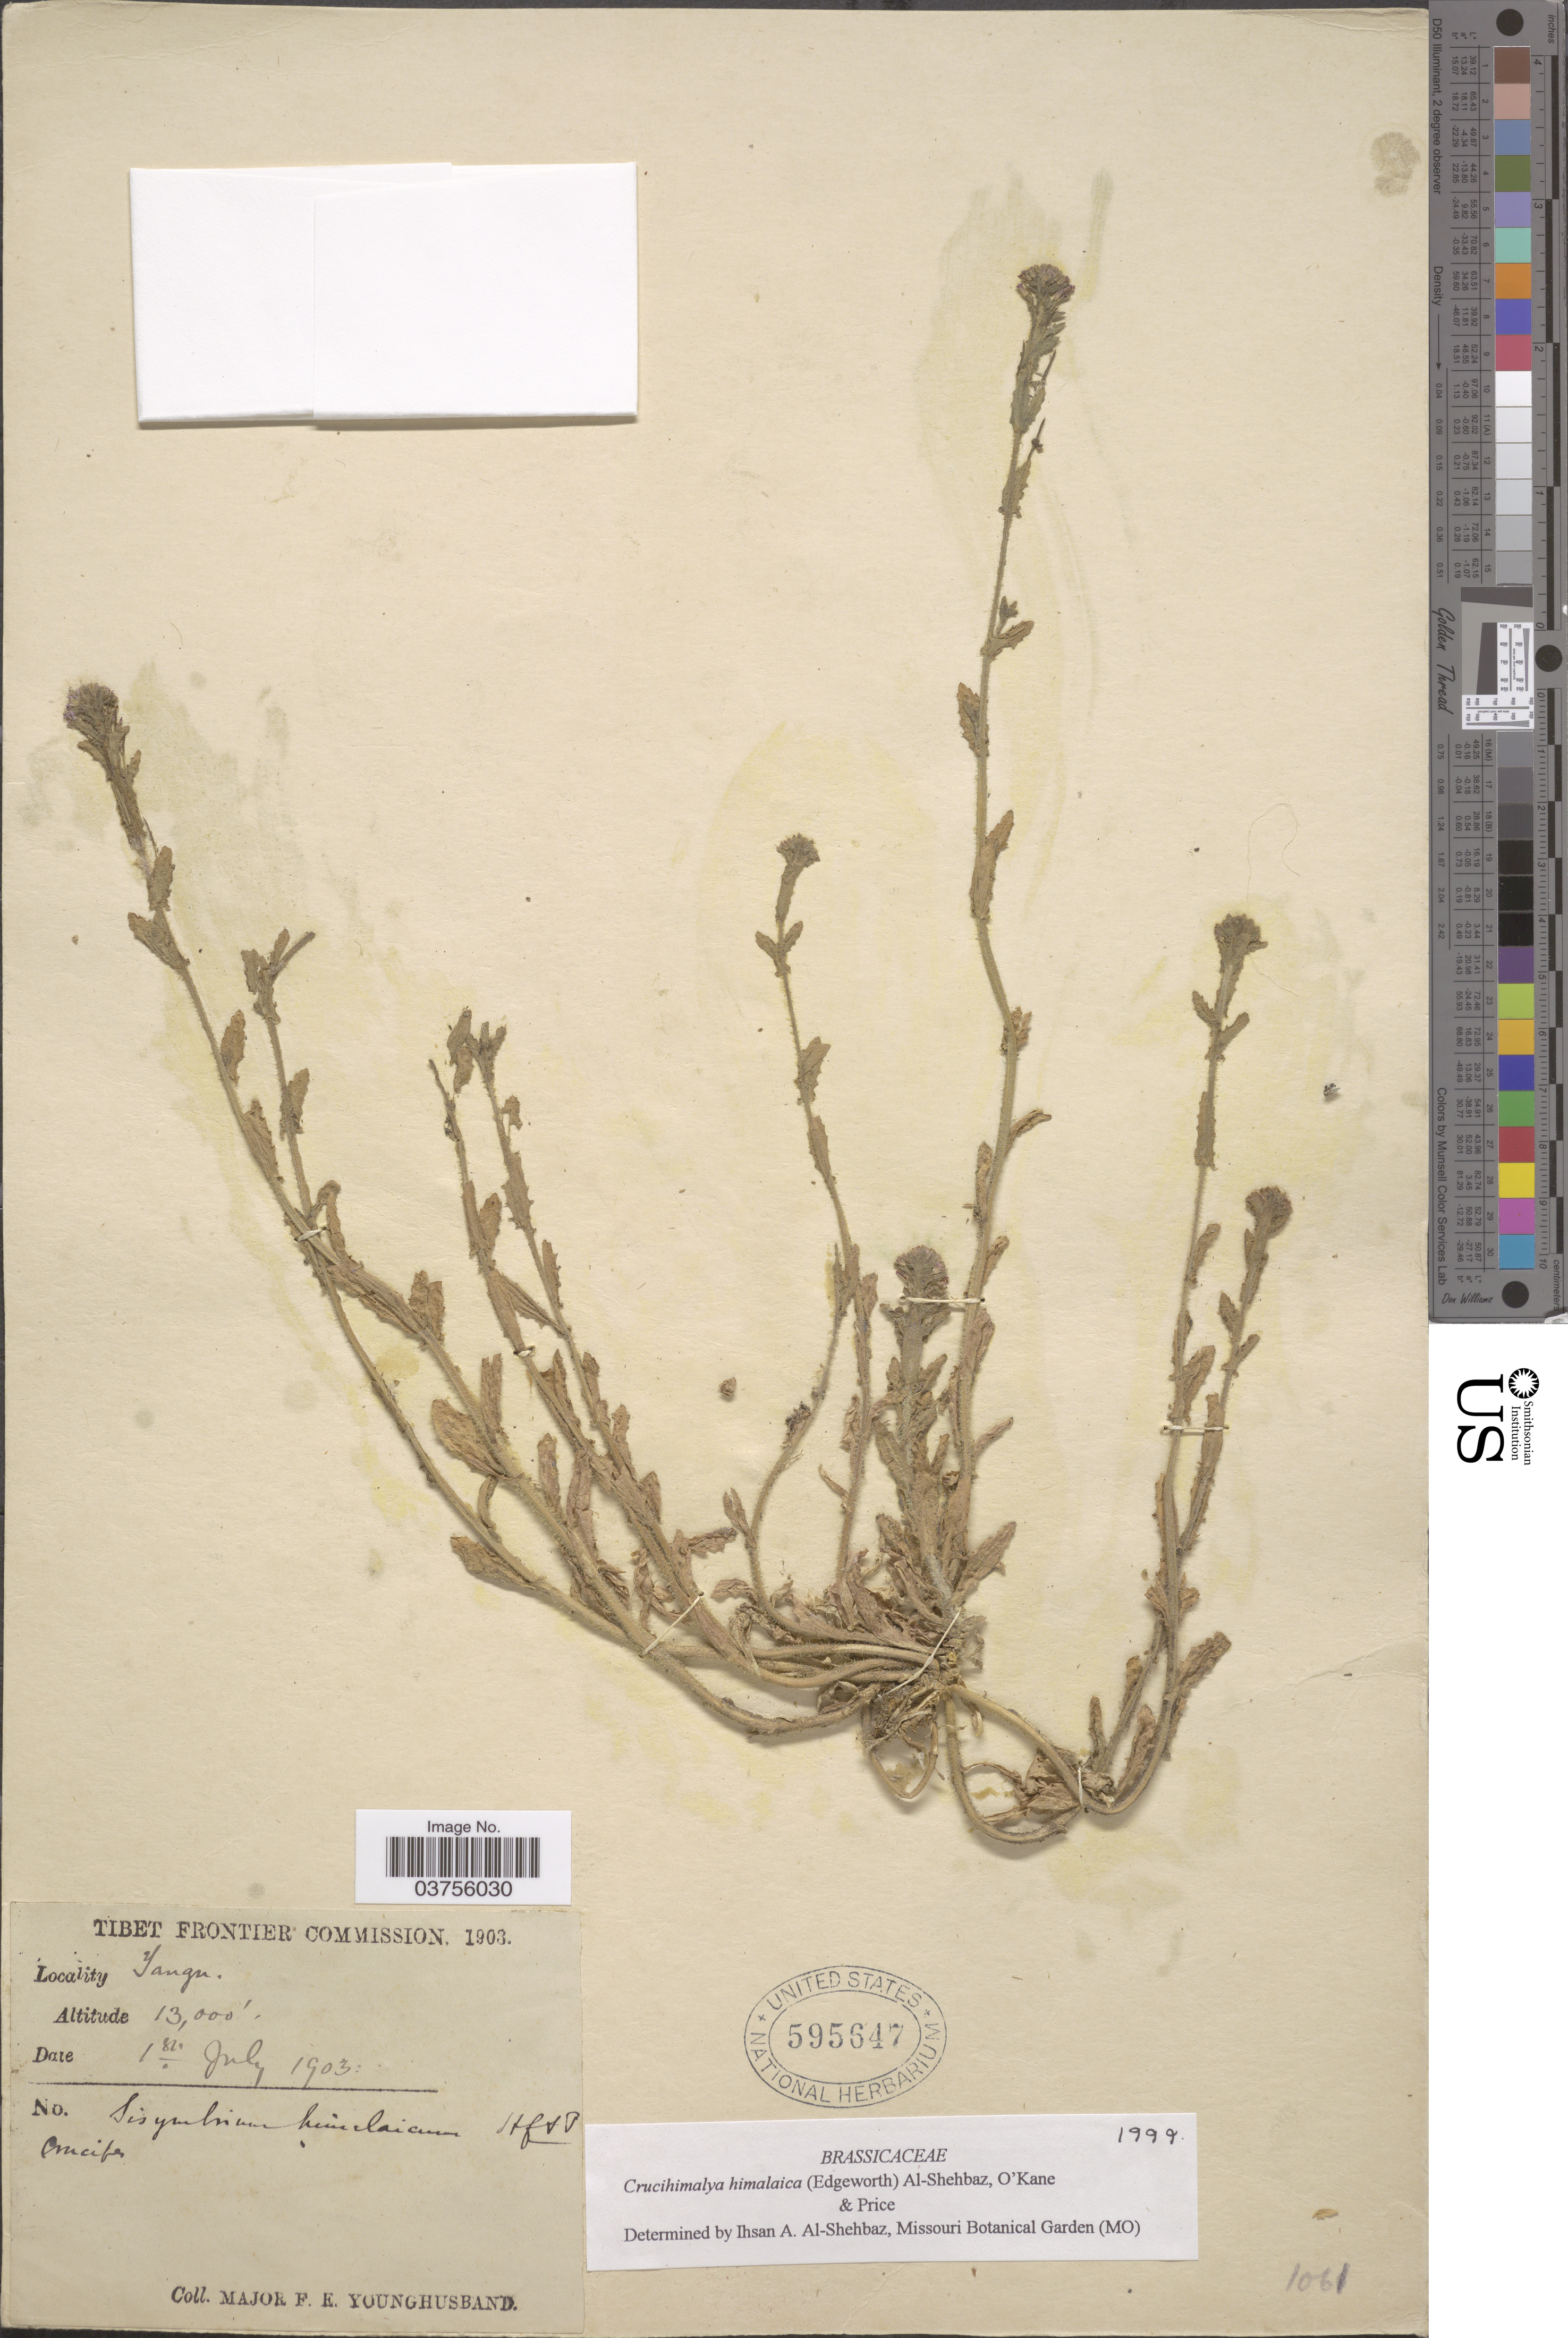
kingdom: Plantae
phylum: Tracheophyta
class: Magnoliopsida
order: Brassicales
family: Brassicaceae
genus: Crucihimalaya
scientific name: Crucihimalaya himalaica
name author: (Edgew.) Al-Shehbaz et al.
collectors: F. Younghusband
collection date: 1903-07-01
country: China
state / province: Xizang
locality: Yangu.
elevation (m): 3962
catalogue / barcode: US 595647